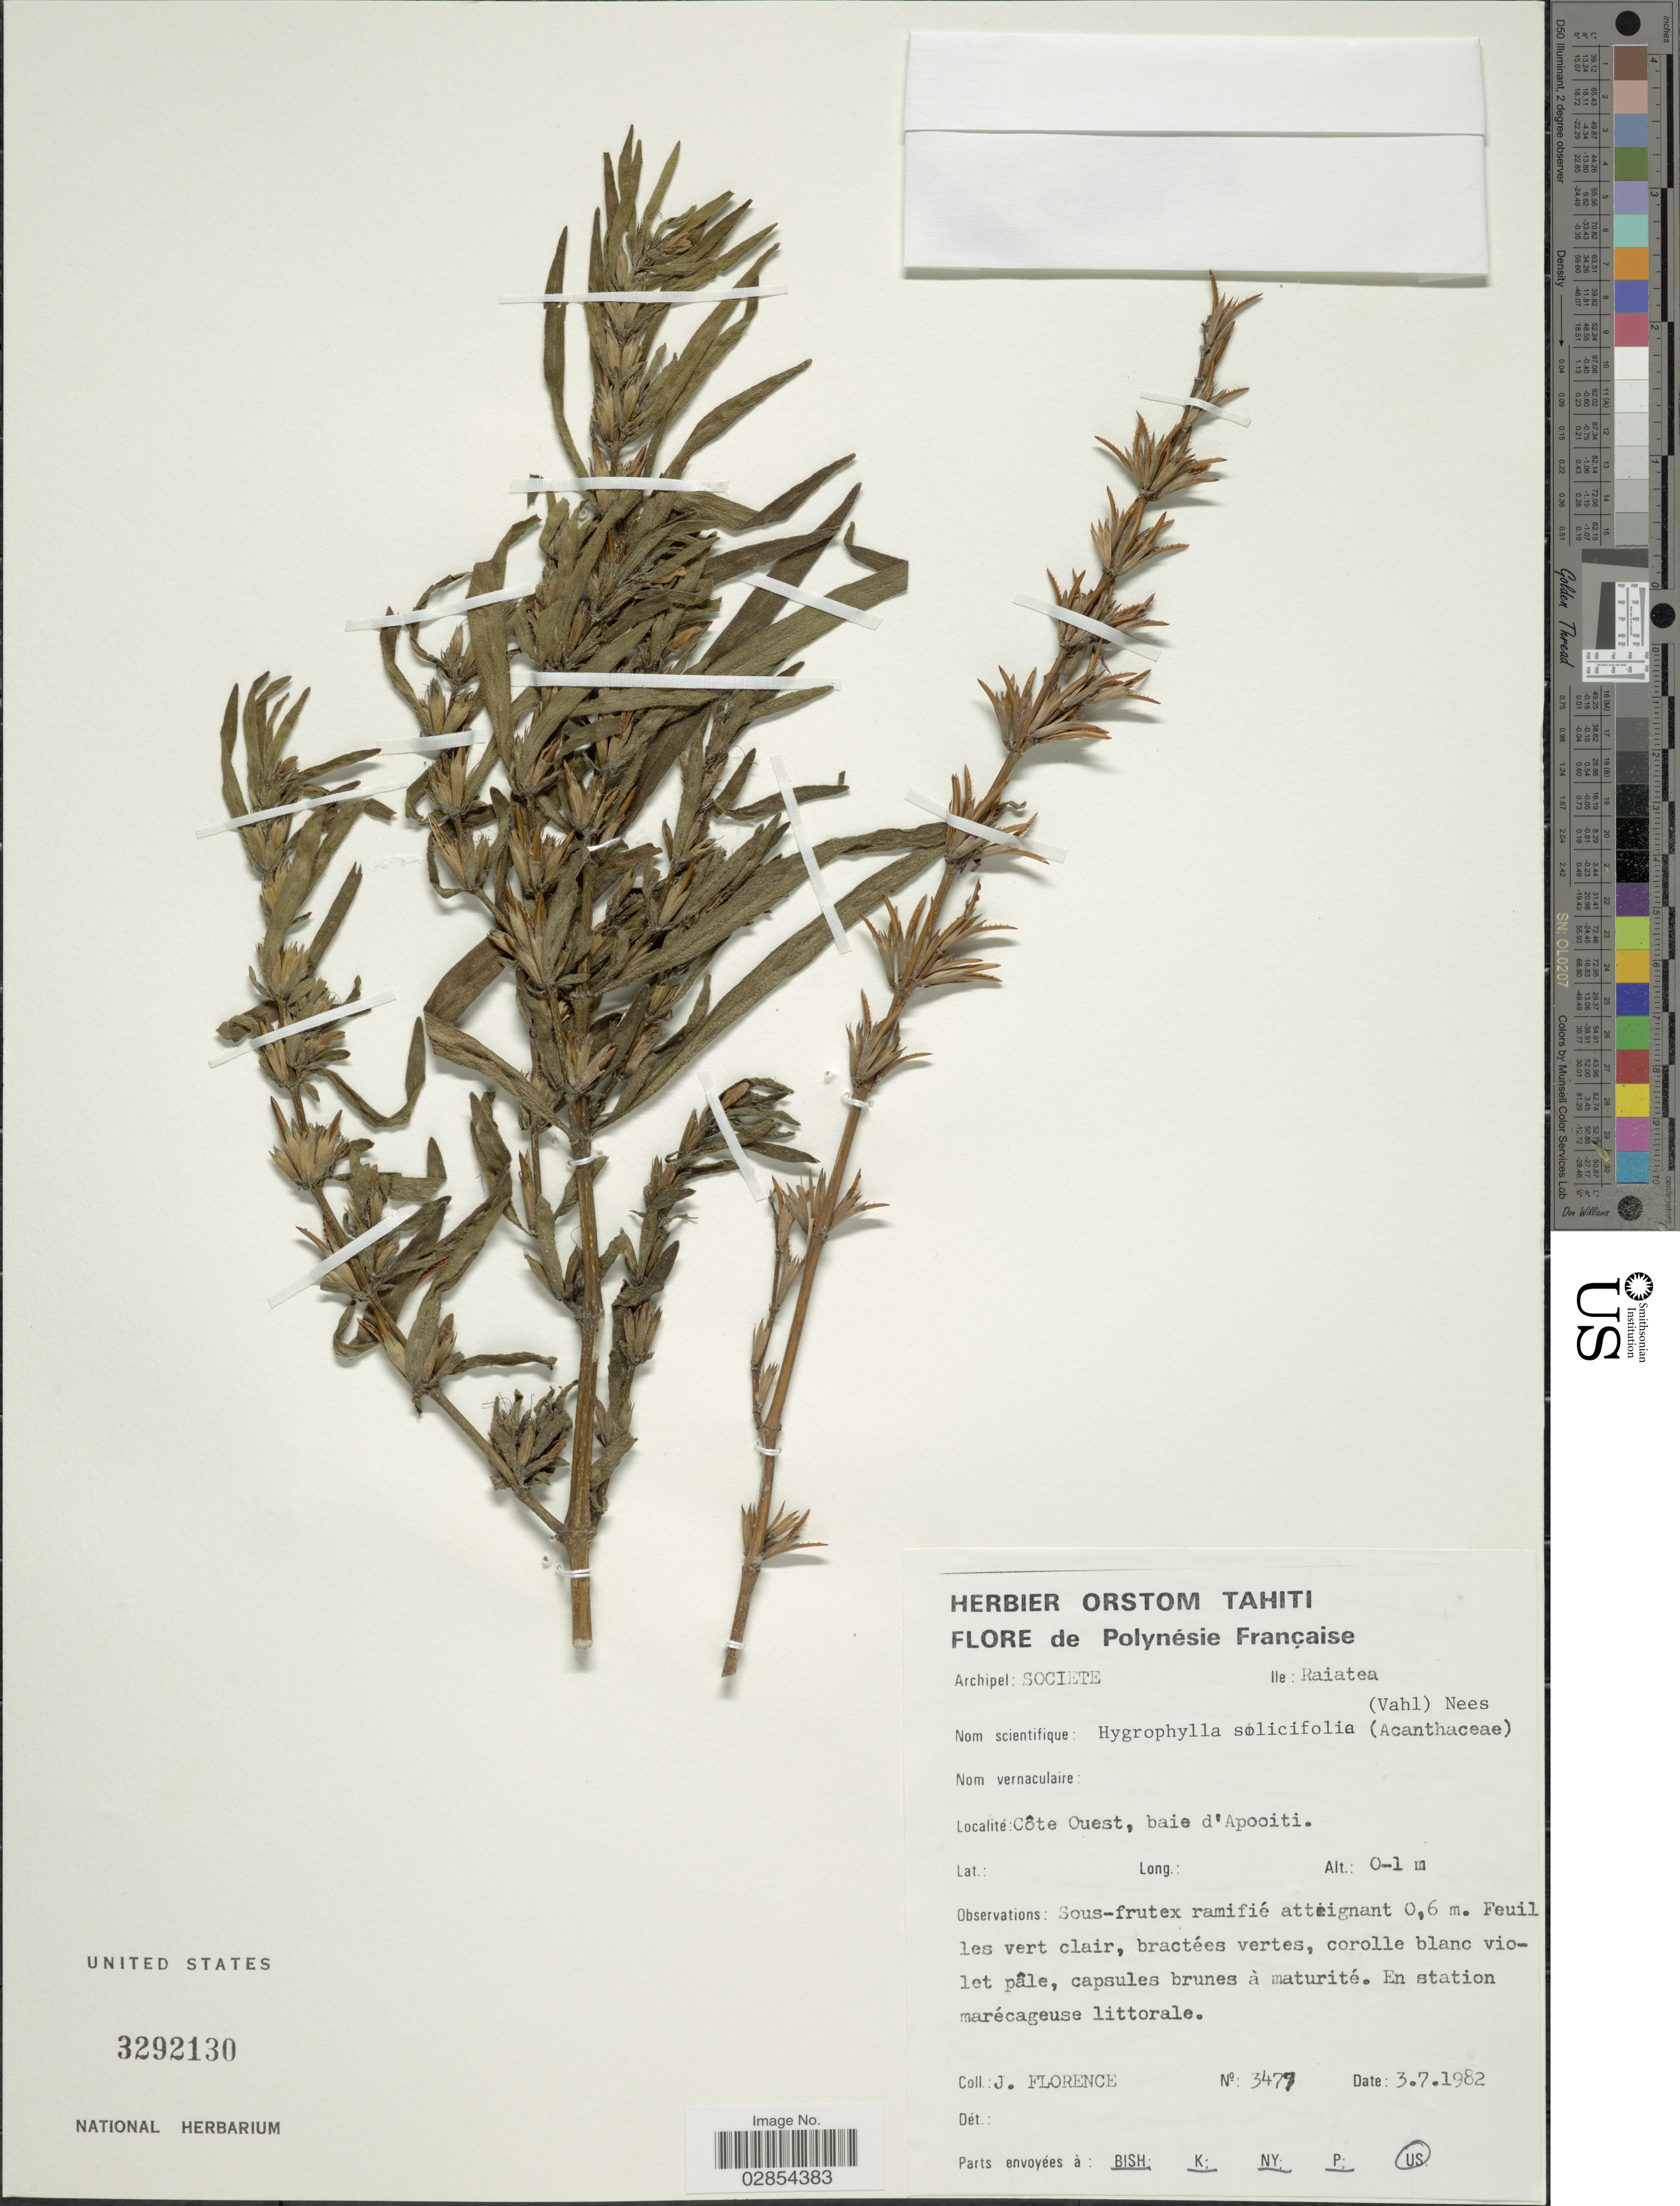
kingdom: Plantae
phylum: Tracheophyta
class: Magnoliopsida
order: Lamiales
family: Acanthaceae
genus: Hygrophila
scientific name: Hygrophila salicifolia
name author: (Vahl) Nees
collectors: J. Florence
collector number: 3477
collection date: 1982-07-03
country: French Polynesia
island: Raiatea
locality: Polynésie Française. Archipel: Societe. Ile: Raiatea. Côte Ouest, baie d'Apooiti.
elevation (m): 0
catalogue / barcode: US 3292130